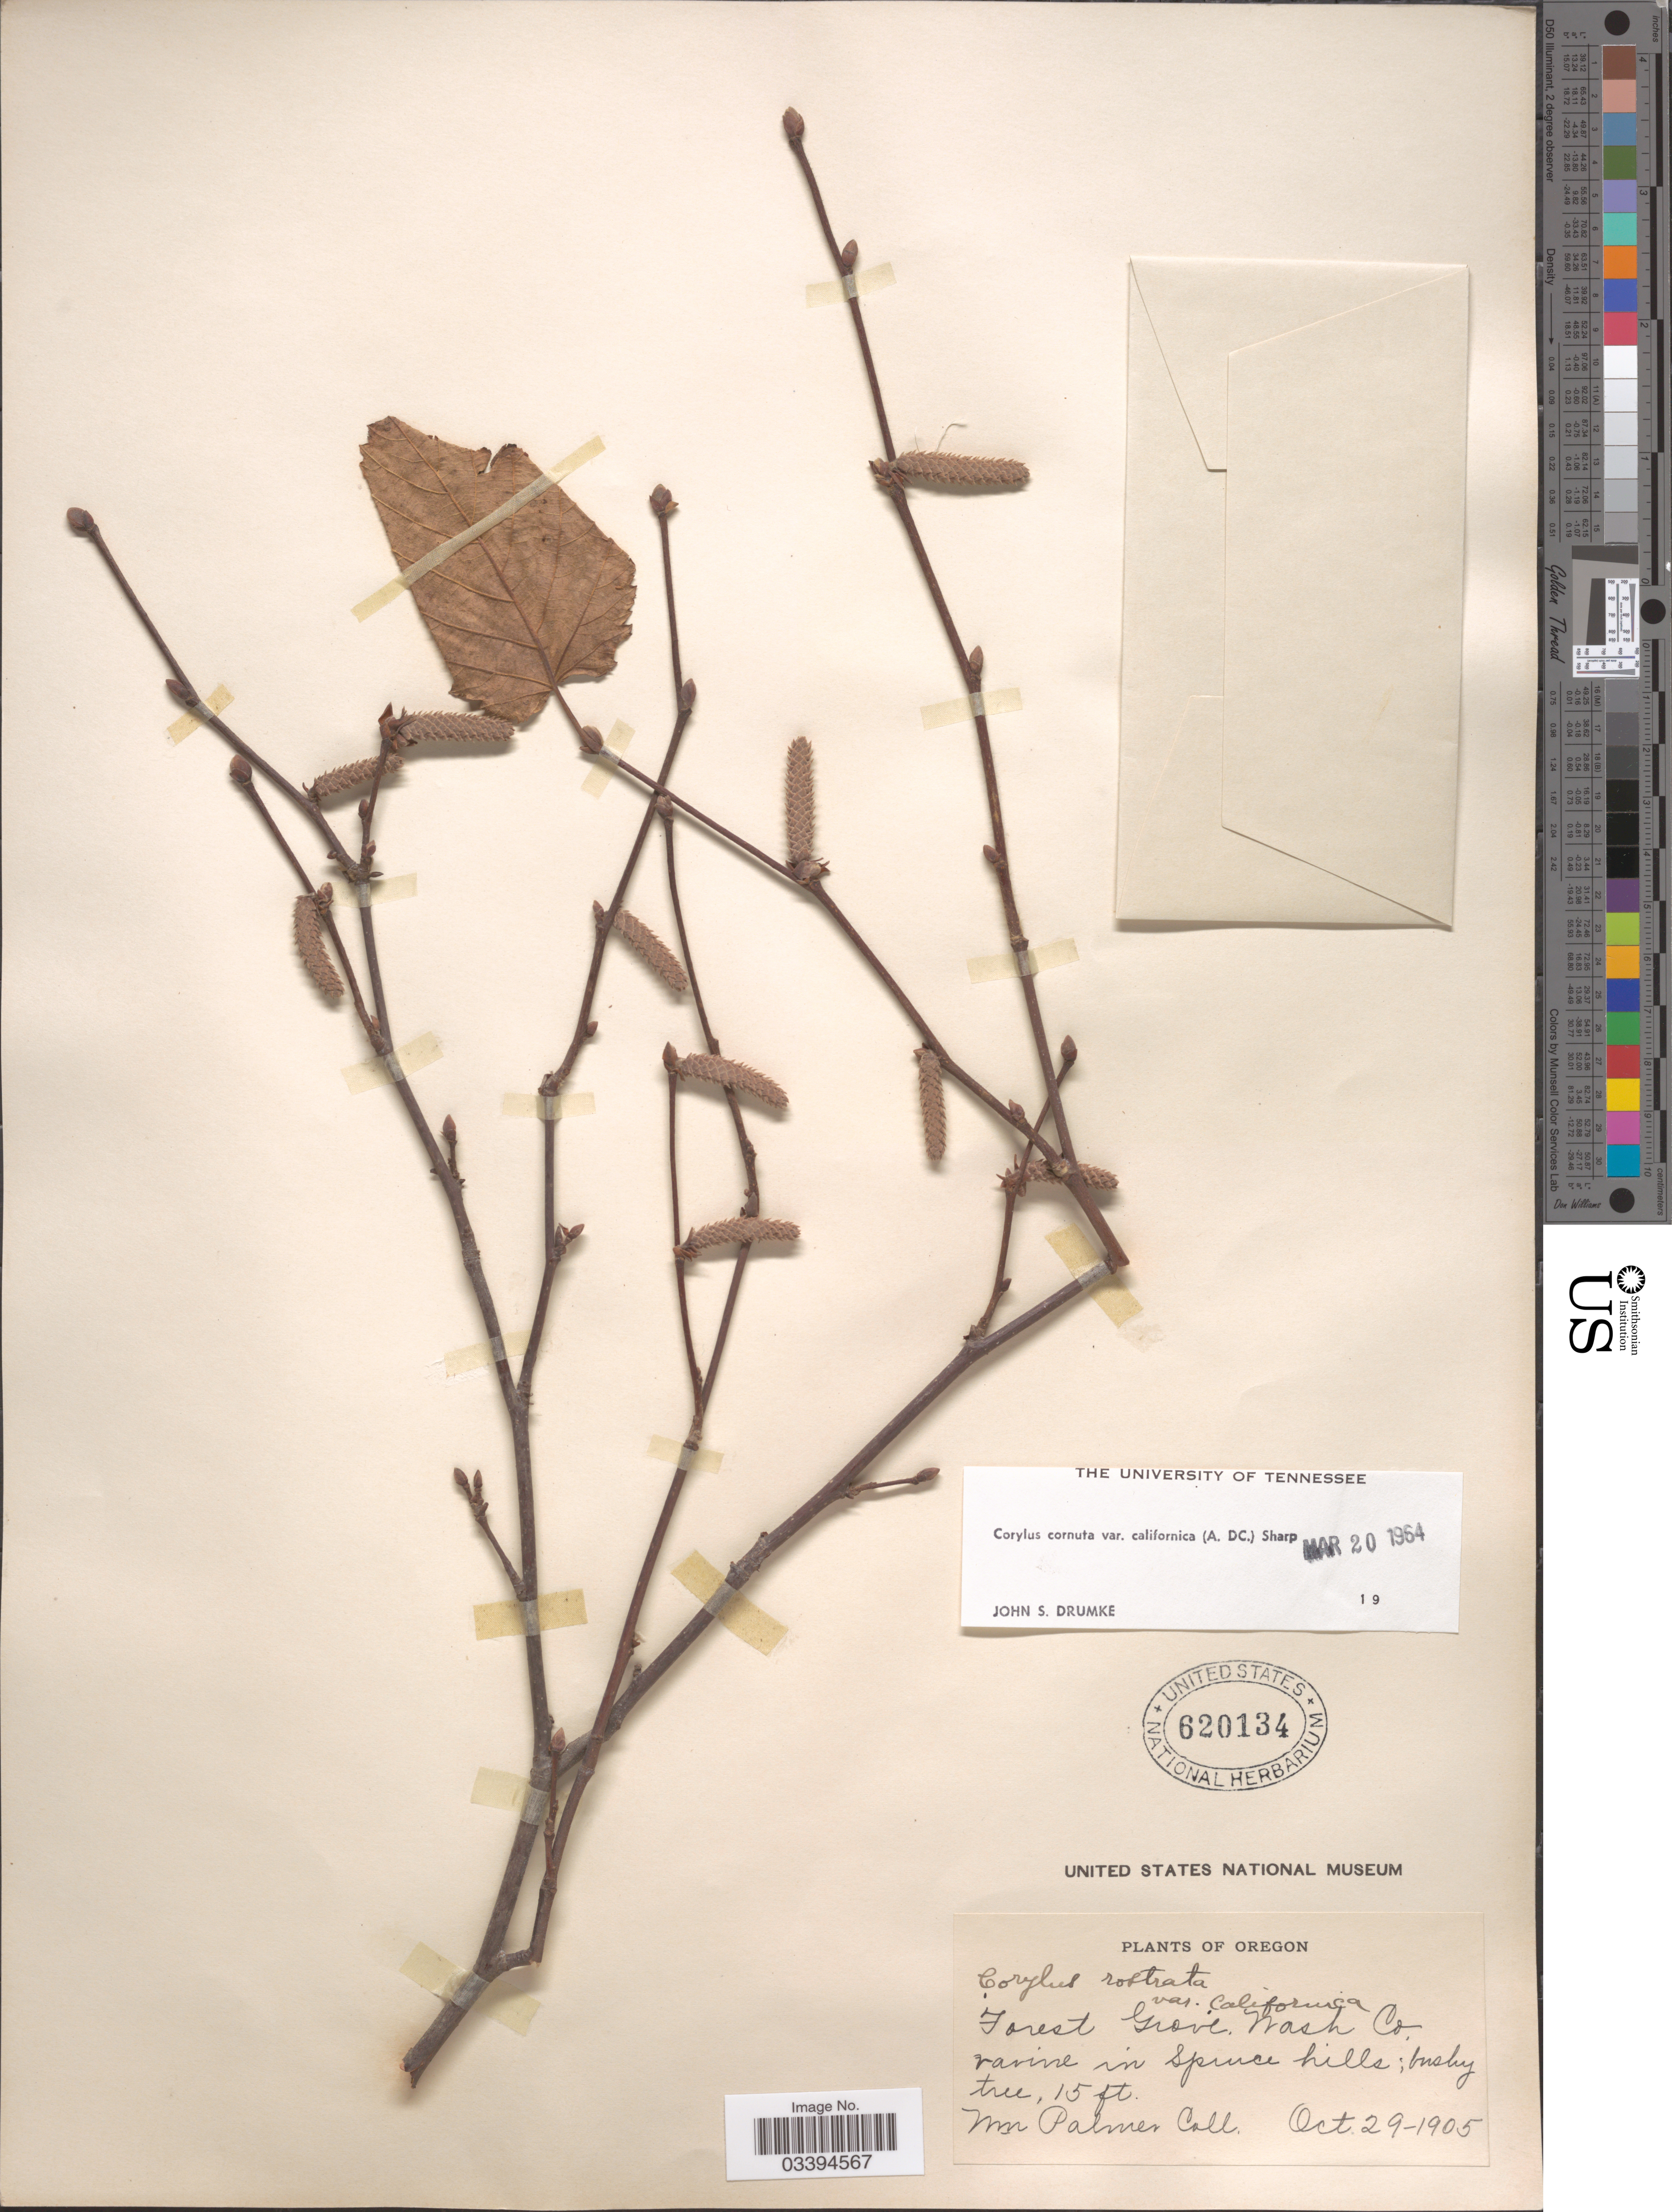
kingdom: Plantae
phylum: Tracheophyta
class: Magnoliopsida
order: Fagales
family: Betulaceae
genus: Corylus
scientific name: Corylus californica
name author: (A. DC.) Rose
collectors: W. Palmer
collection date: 1905-10-29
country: United States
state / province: Oregon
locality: Forest Grove, Wash Co, ravine in spruce hills.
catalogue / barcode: US 620134